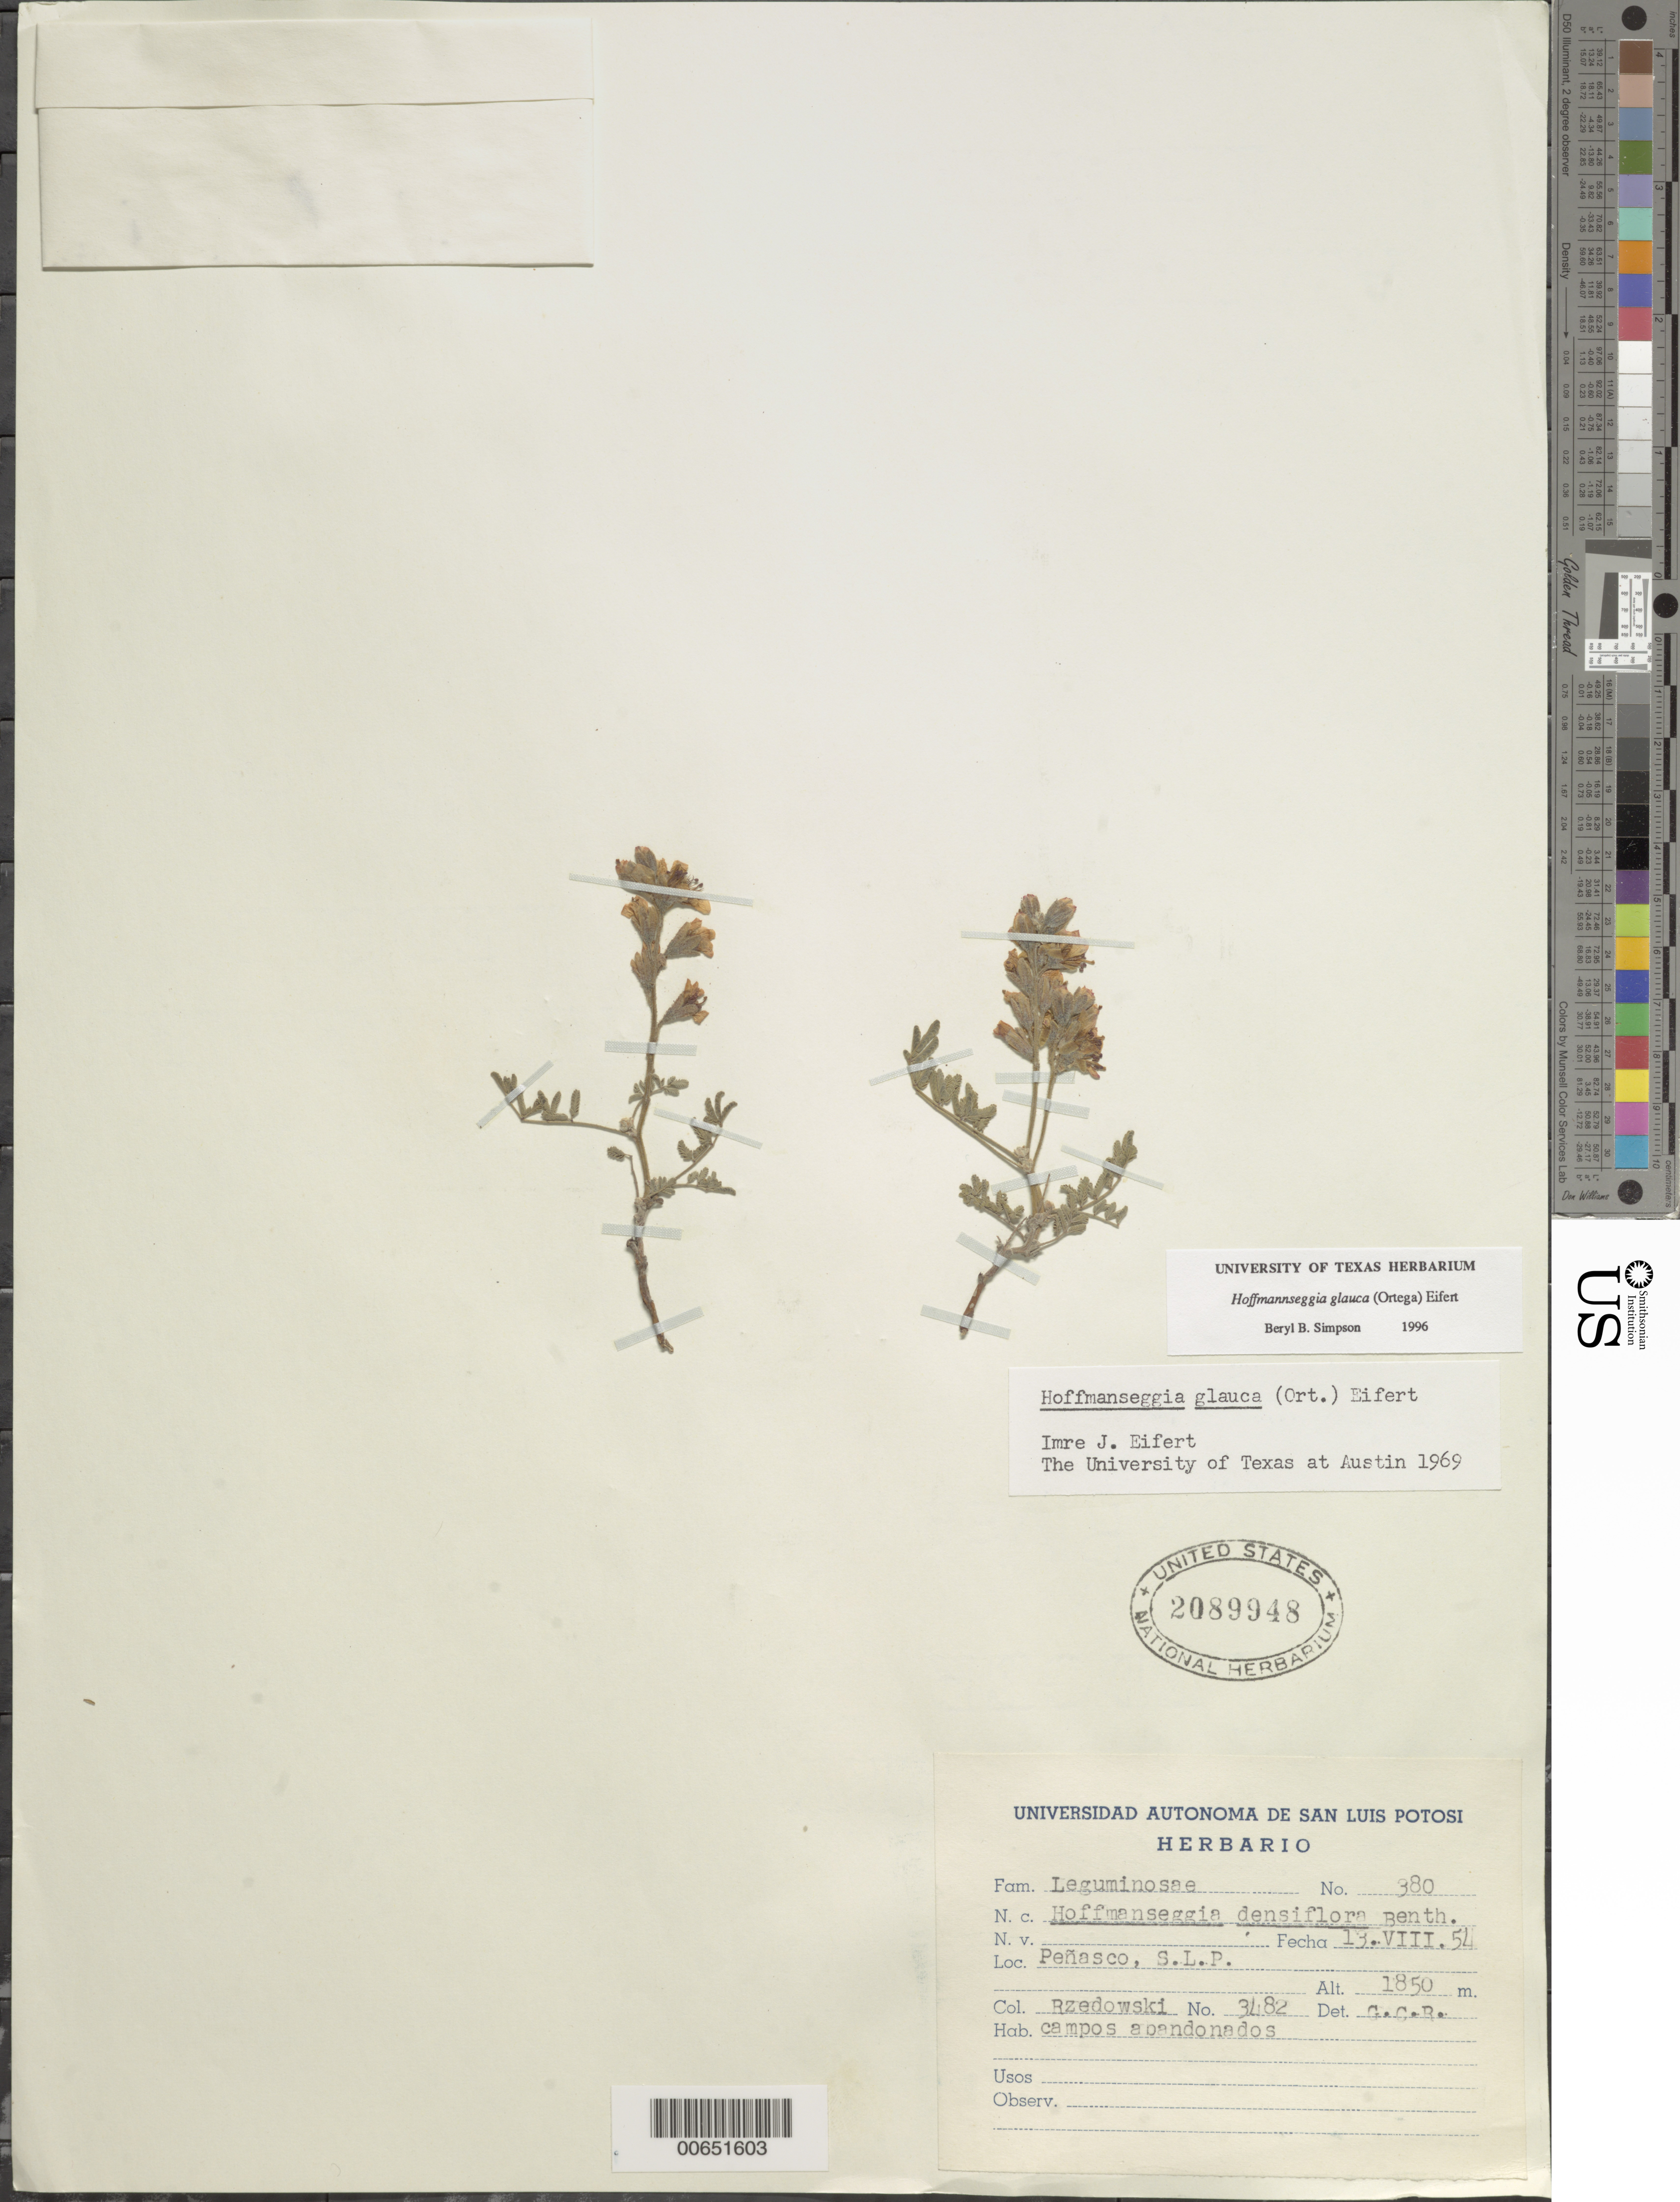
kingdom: Plantae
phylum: Tracheophyta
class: Magnoliopsida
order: Fabales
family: Fabaceae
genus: Hoffmannseggia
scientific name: Hoffmannseggia glauca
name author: (Ortega) Eifert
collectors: J. Rzedowski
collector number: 3482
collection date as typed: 13 Aug 1954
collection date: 1954-08-13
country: Mexico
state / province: San Luis Potosí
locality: Penasco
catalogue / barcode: US 2089948